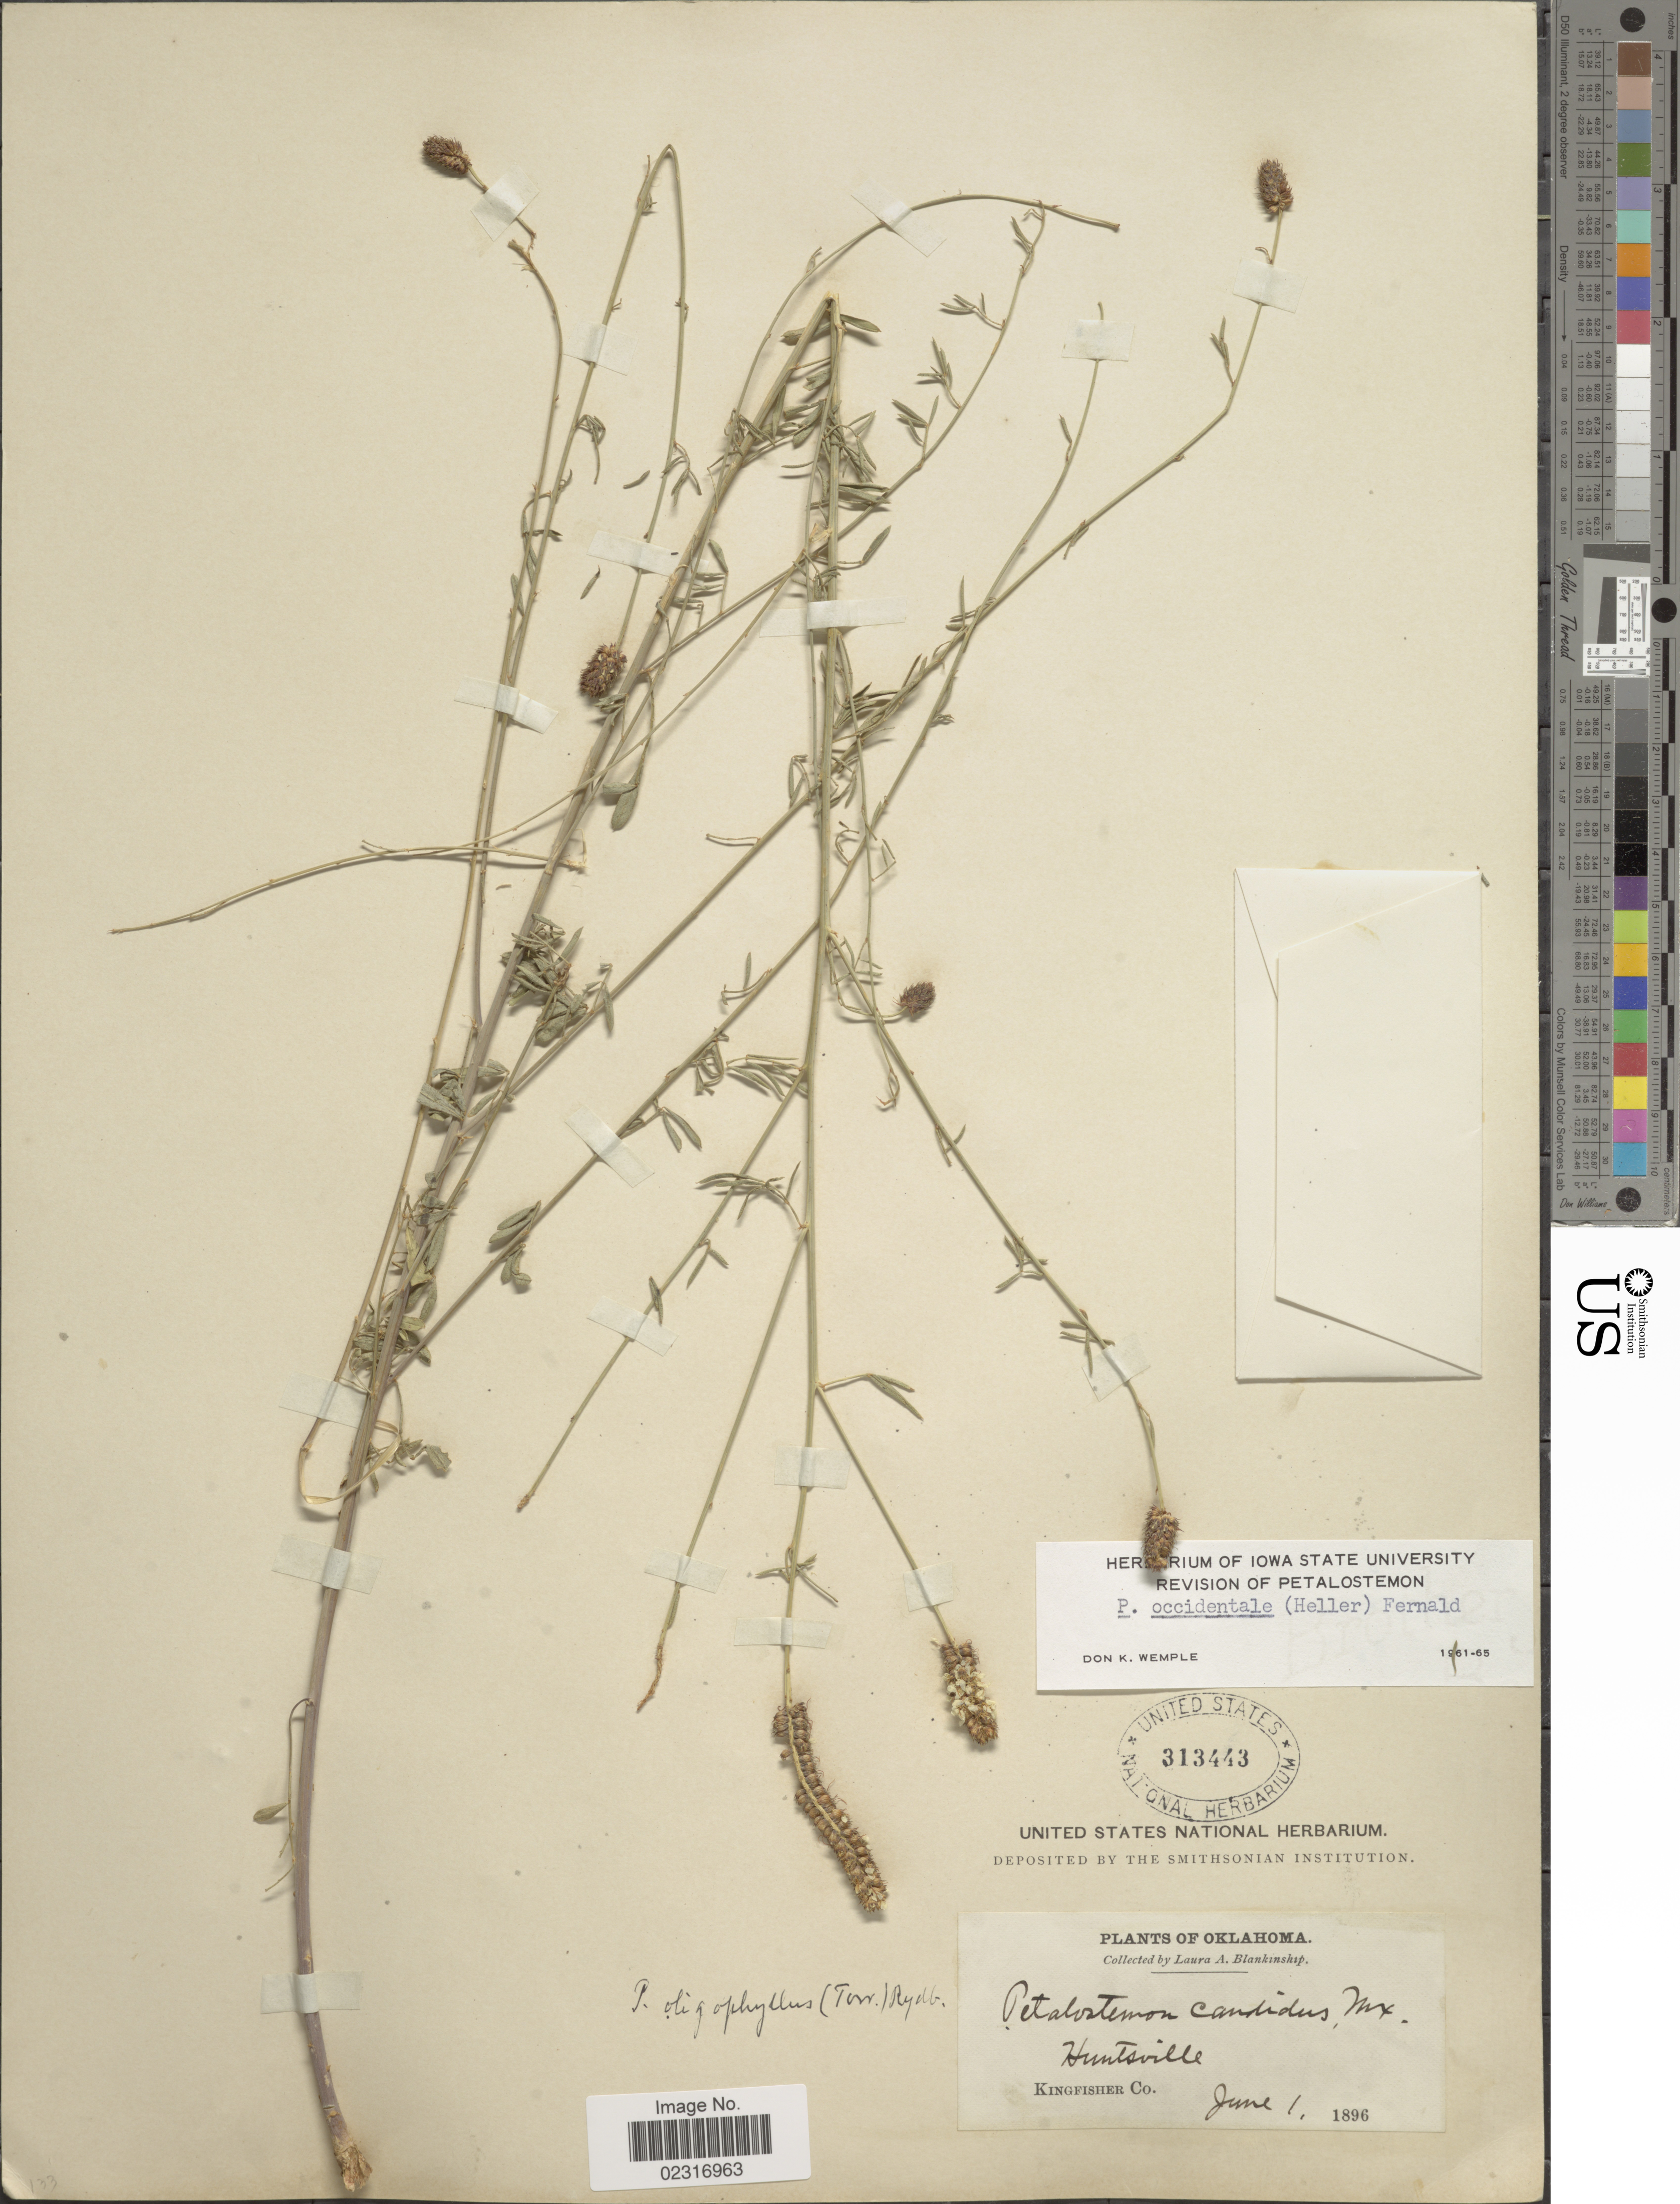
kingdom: Plantae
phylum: Tracheophyta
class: Magnoliopsida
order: Fabales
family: Fabaceae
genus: Dalea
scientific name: Dalea candida var. oligophylla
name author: (Torr) Shinners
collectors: L. A. Blankinship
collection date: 1896-06-01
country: United States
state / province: Oklahoma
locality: Huntsville. Kingfisher Co.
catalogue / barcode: US 313443